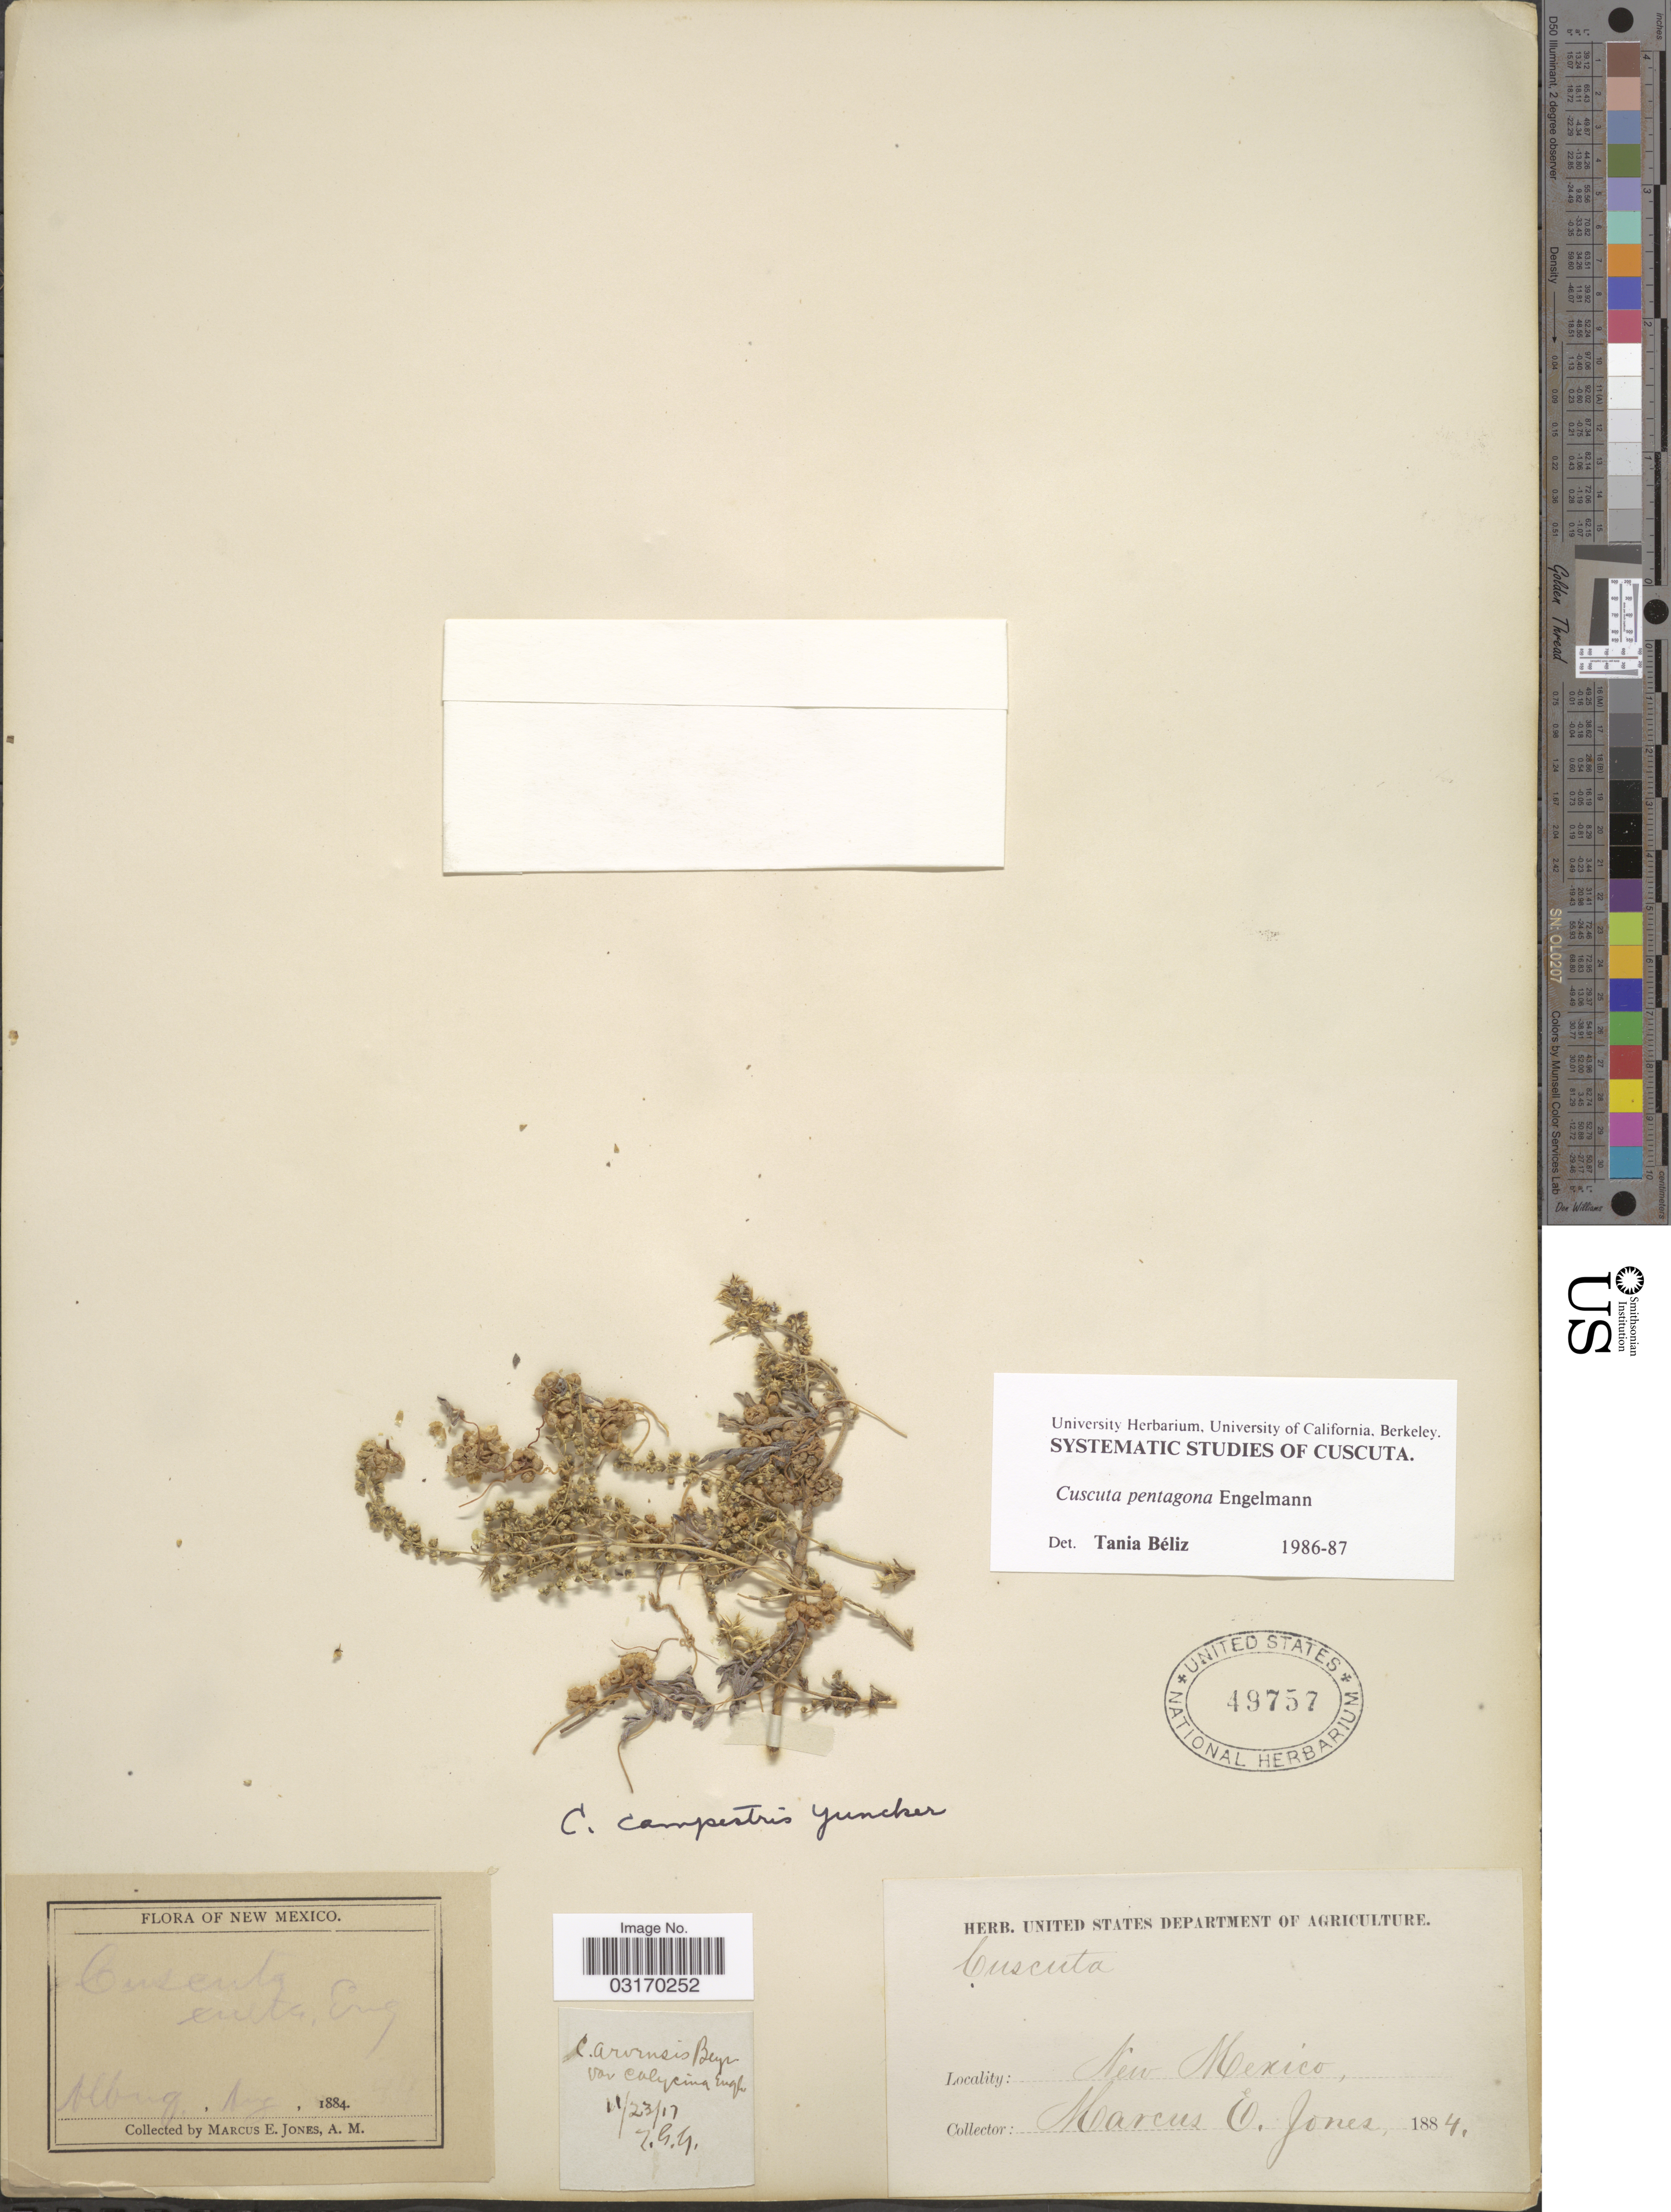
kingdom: Plantae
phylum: Tracheophyta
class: Magnoliopsida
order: Solanales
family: Convolvulaceae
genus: Cuscuta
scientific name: Cuscuta pentagona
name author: Engelm.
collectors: M. E. Jones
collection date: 1884-08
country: United States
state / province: New Mexico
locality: Albuq.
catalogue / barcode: US 49757